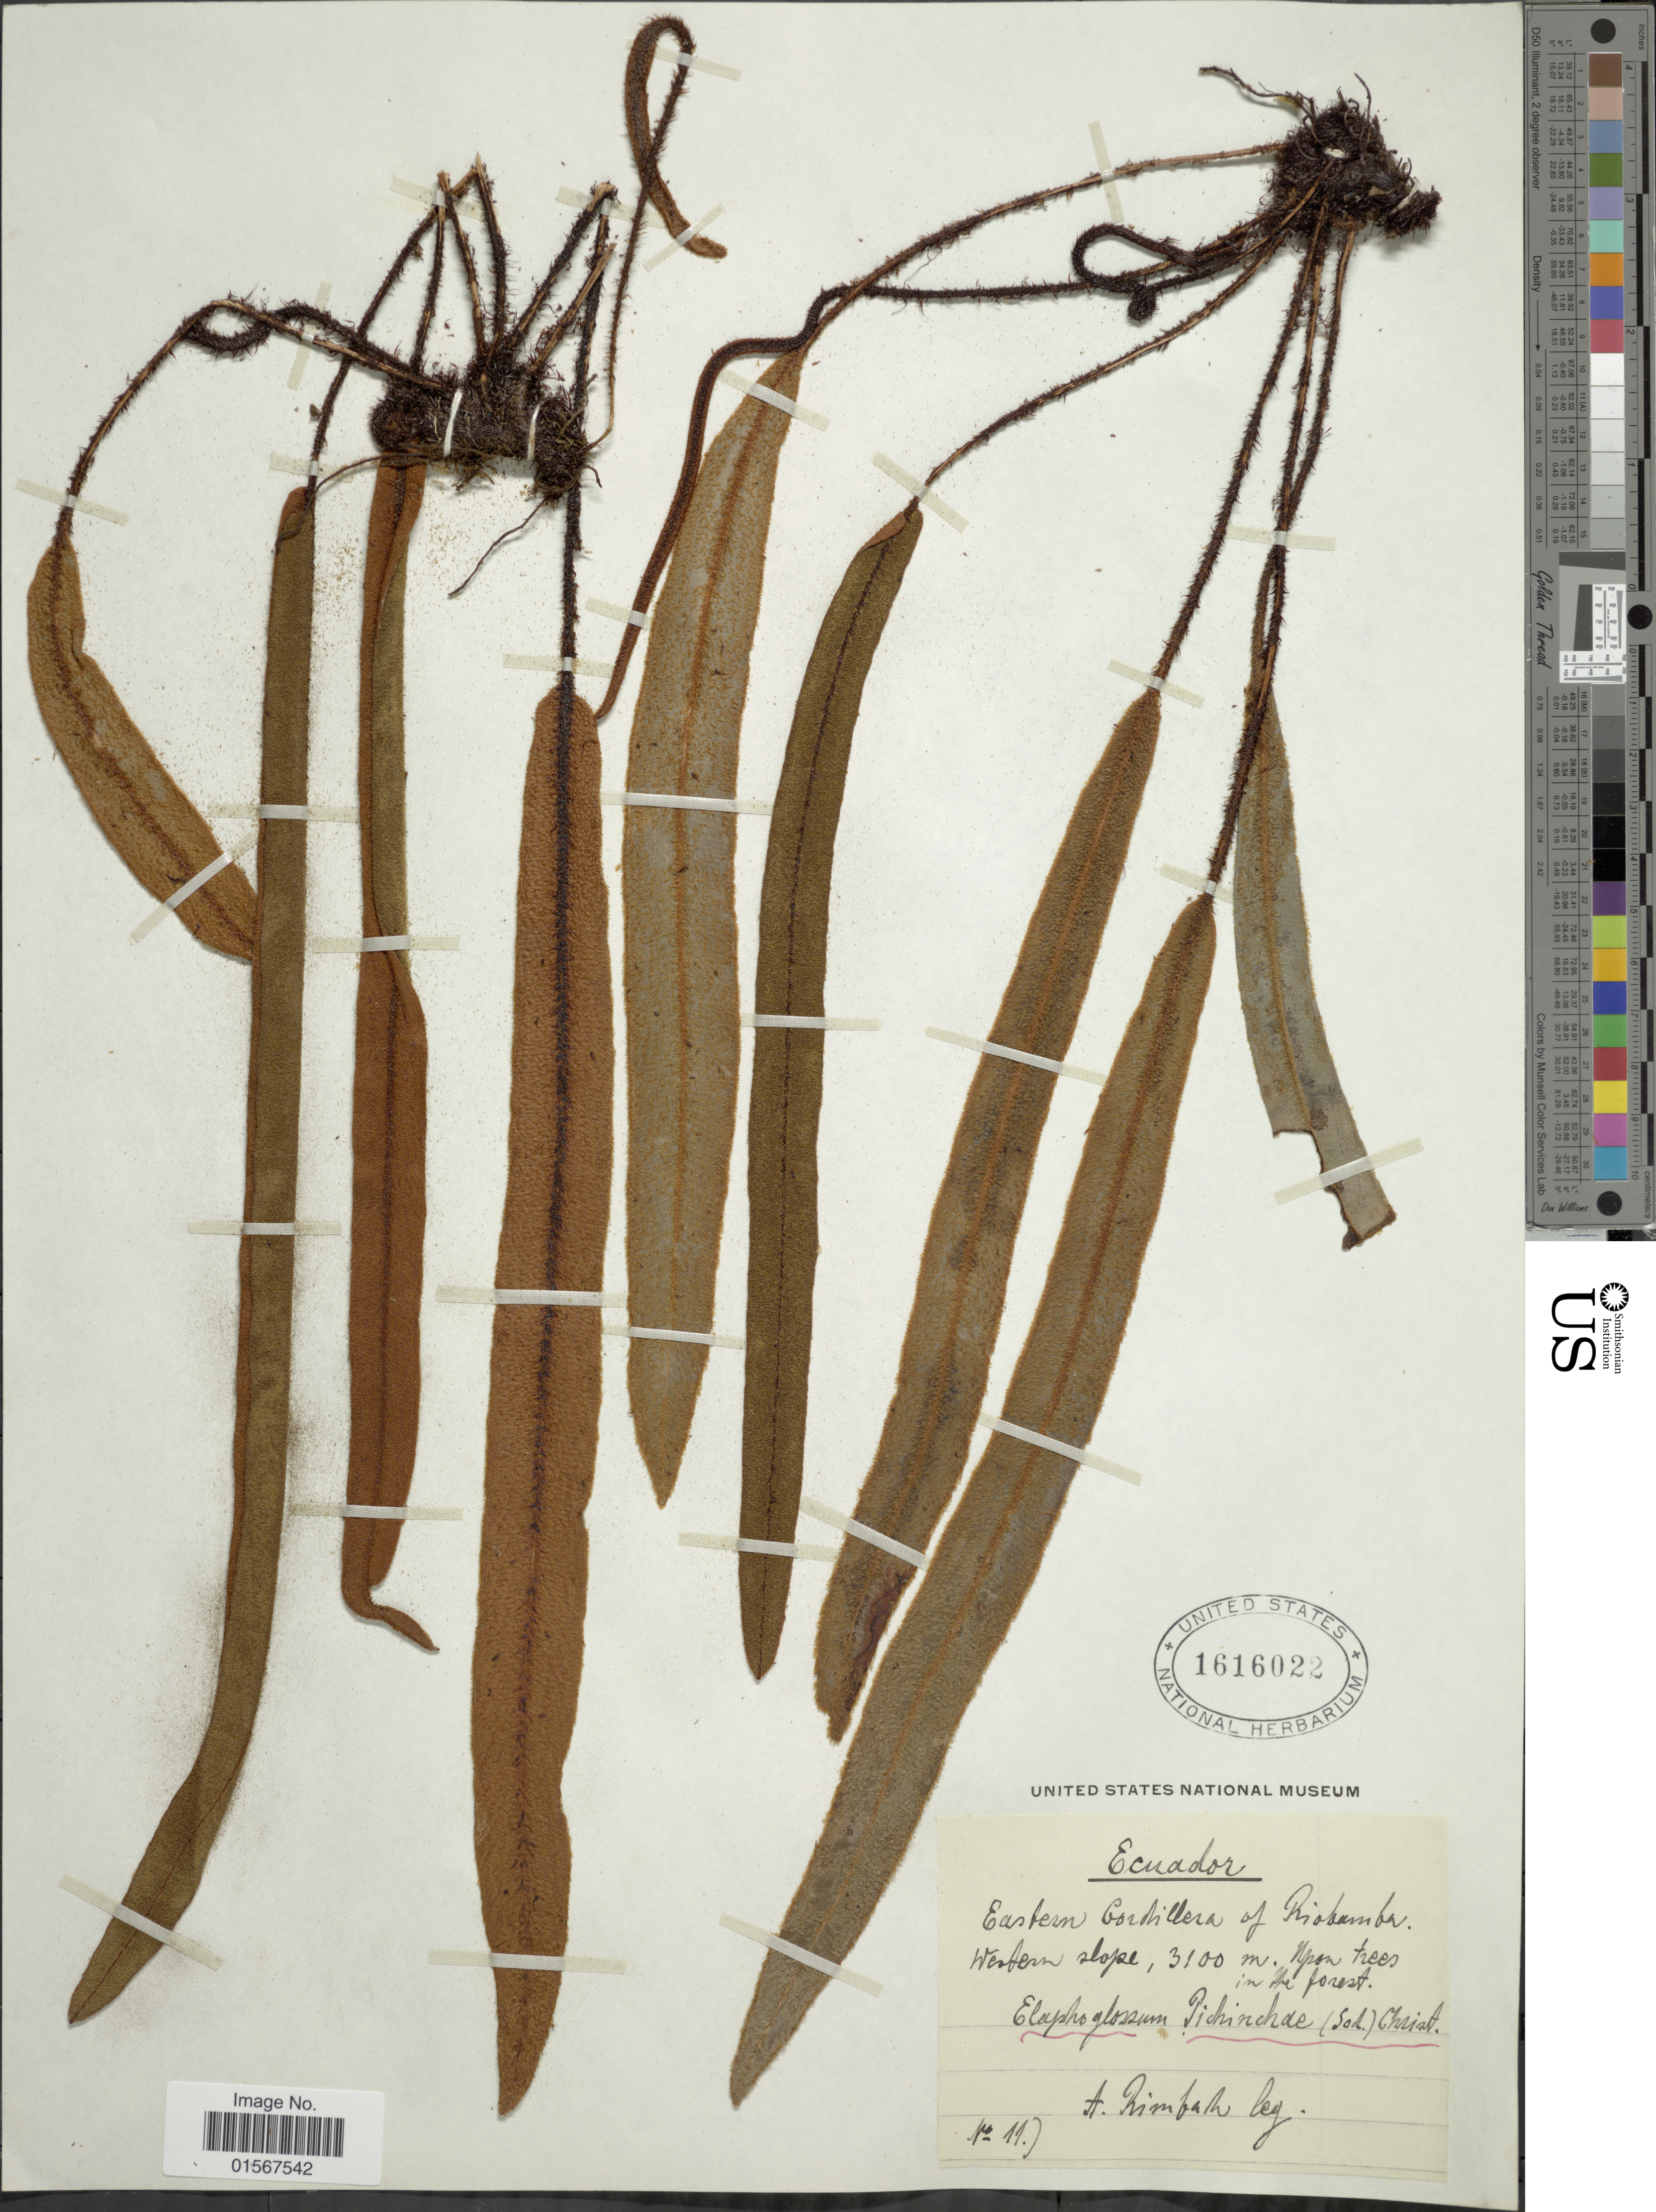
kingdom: Plantae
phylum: Tracheophyta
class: Polypodiopsida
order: Polypodiales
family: Dryopteridaceae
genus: Elaphoglossum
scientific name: Elaphoglossum rimbachii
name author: (Sodiro) Christ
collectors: A. Rimbach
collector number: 11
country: Ecuador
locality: Eastern Gordillera of Riobamba, Western slope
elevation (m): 3100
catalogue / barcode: US 1616022